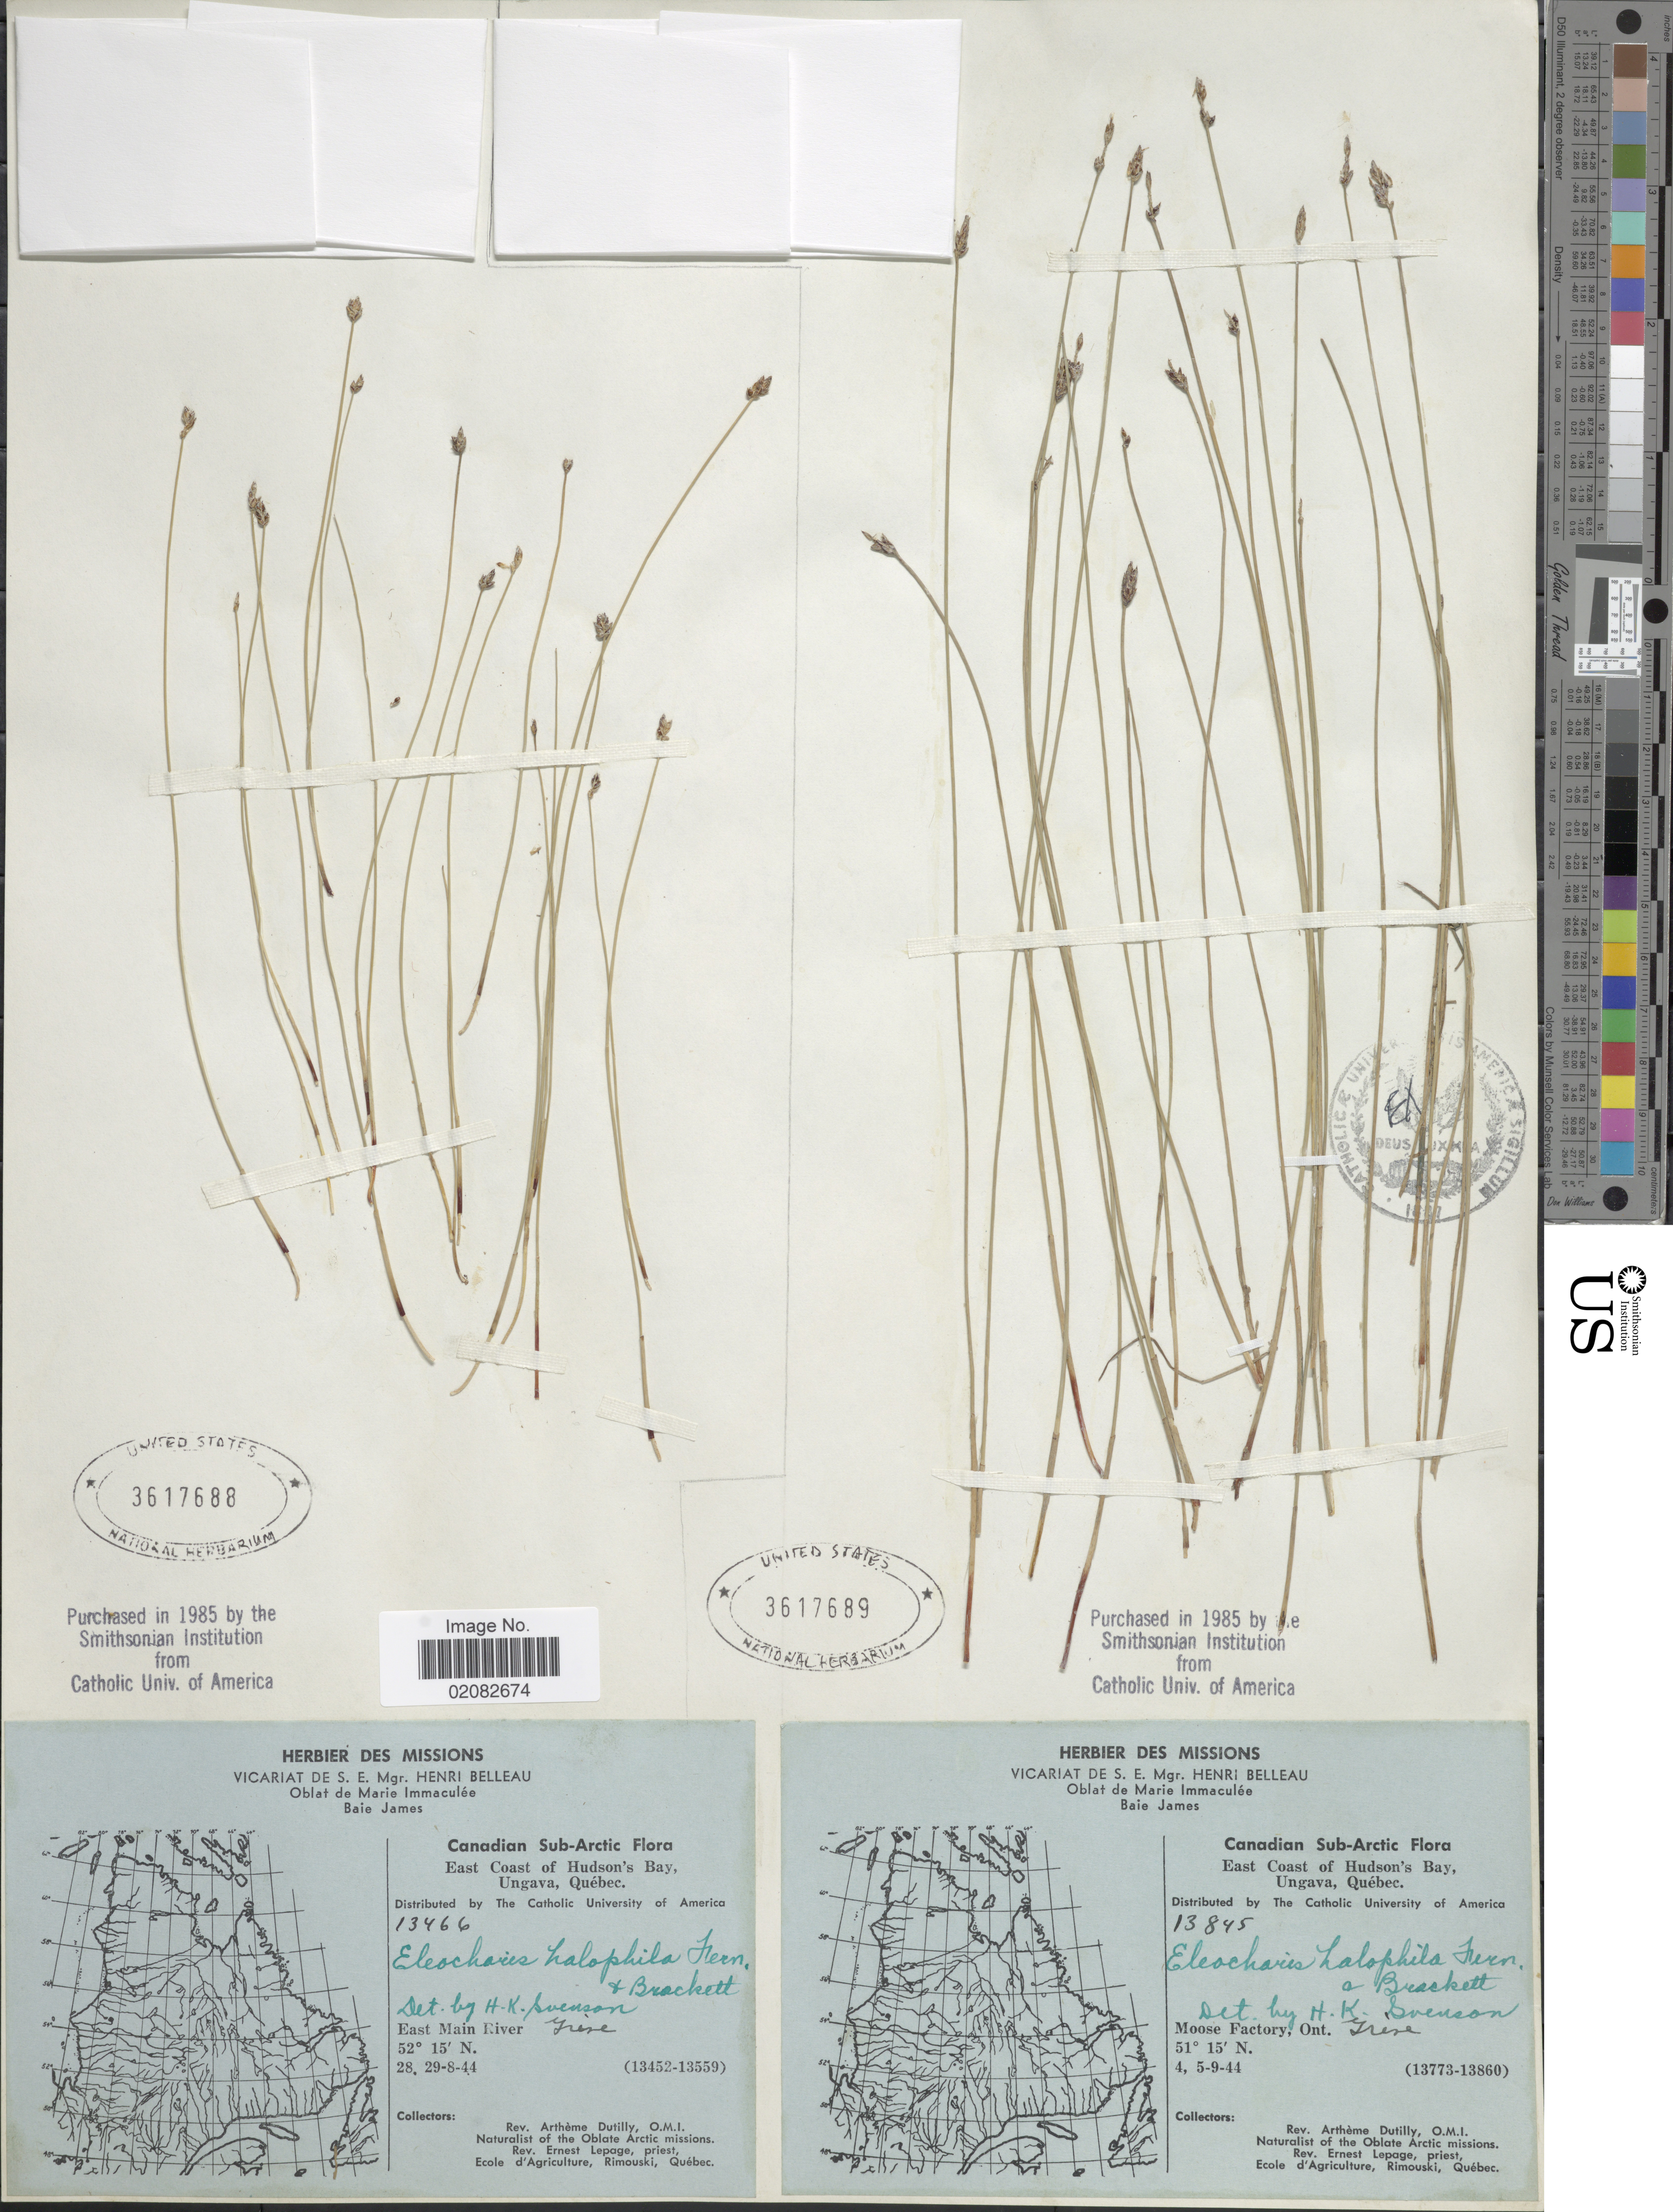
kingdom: Plantae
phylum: Tracheophyta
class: Liliopsida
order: Poales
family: Cyperaceae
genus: Eleocharis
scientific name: Eleocharis halophila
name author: (Fernald & Brackett) Fernald & Brackett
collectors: A. Dutilly & E. Lepage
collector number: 13845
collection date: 1944-09-04/1944-09-05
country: Canada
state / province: Quebec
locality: Canadian Sub-Arctic, East Coast of Hudson Bay, Ungava, East Main River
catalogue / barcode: US 3617689-2